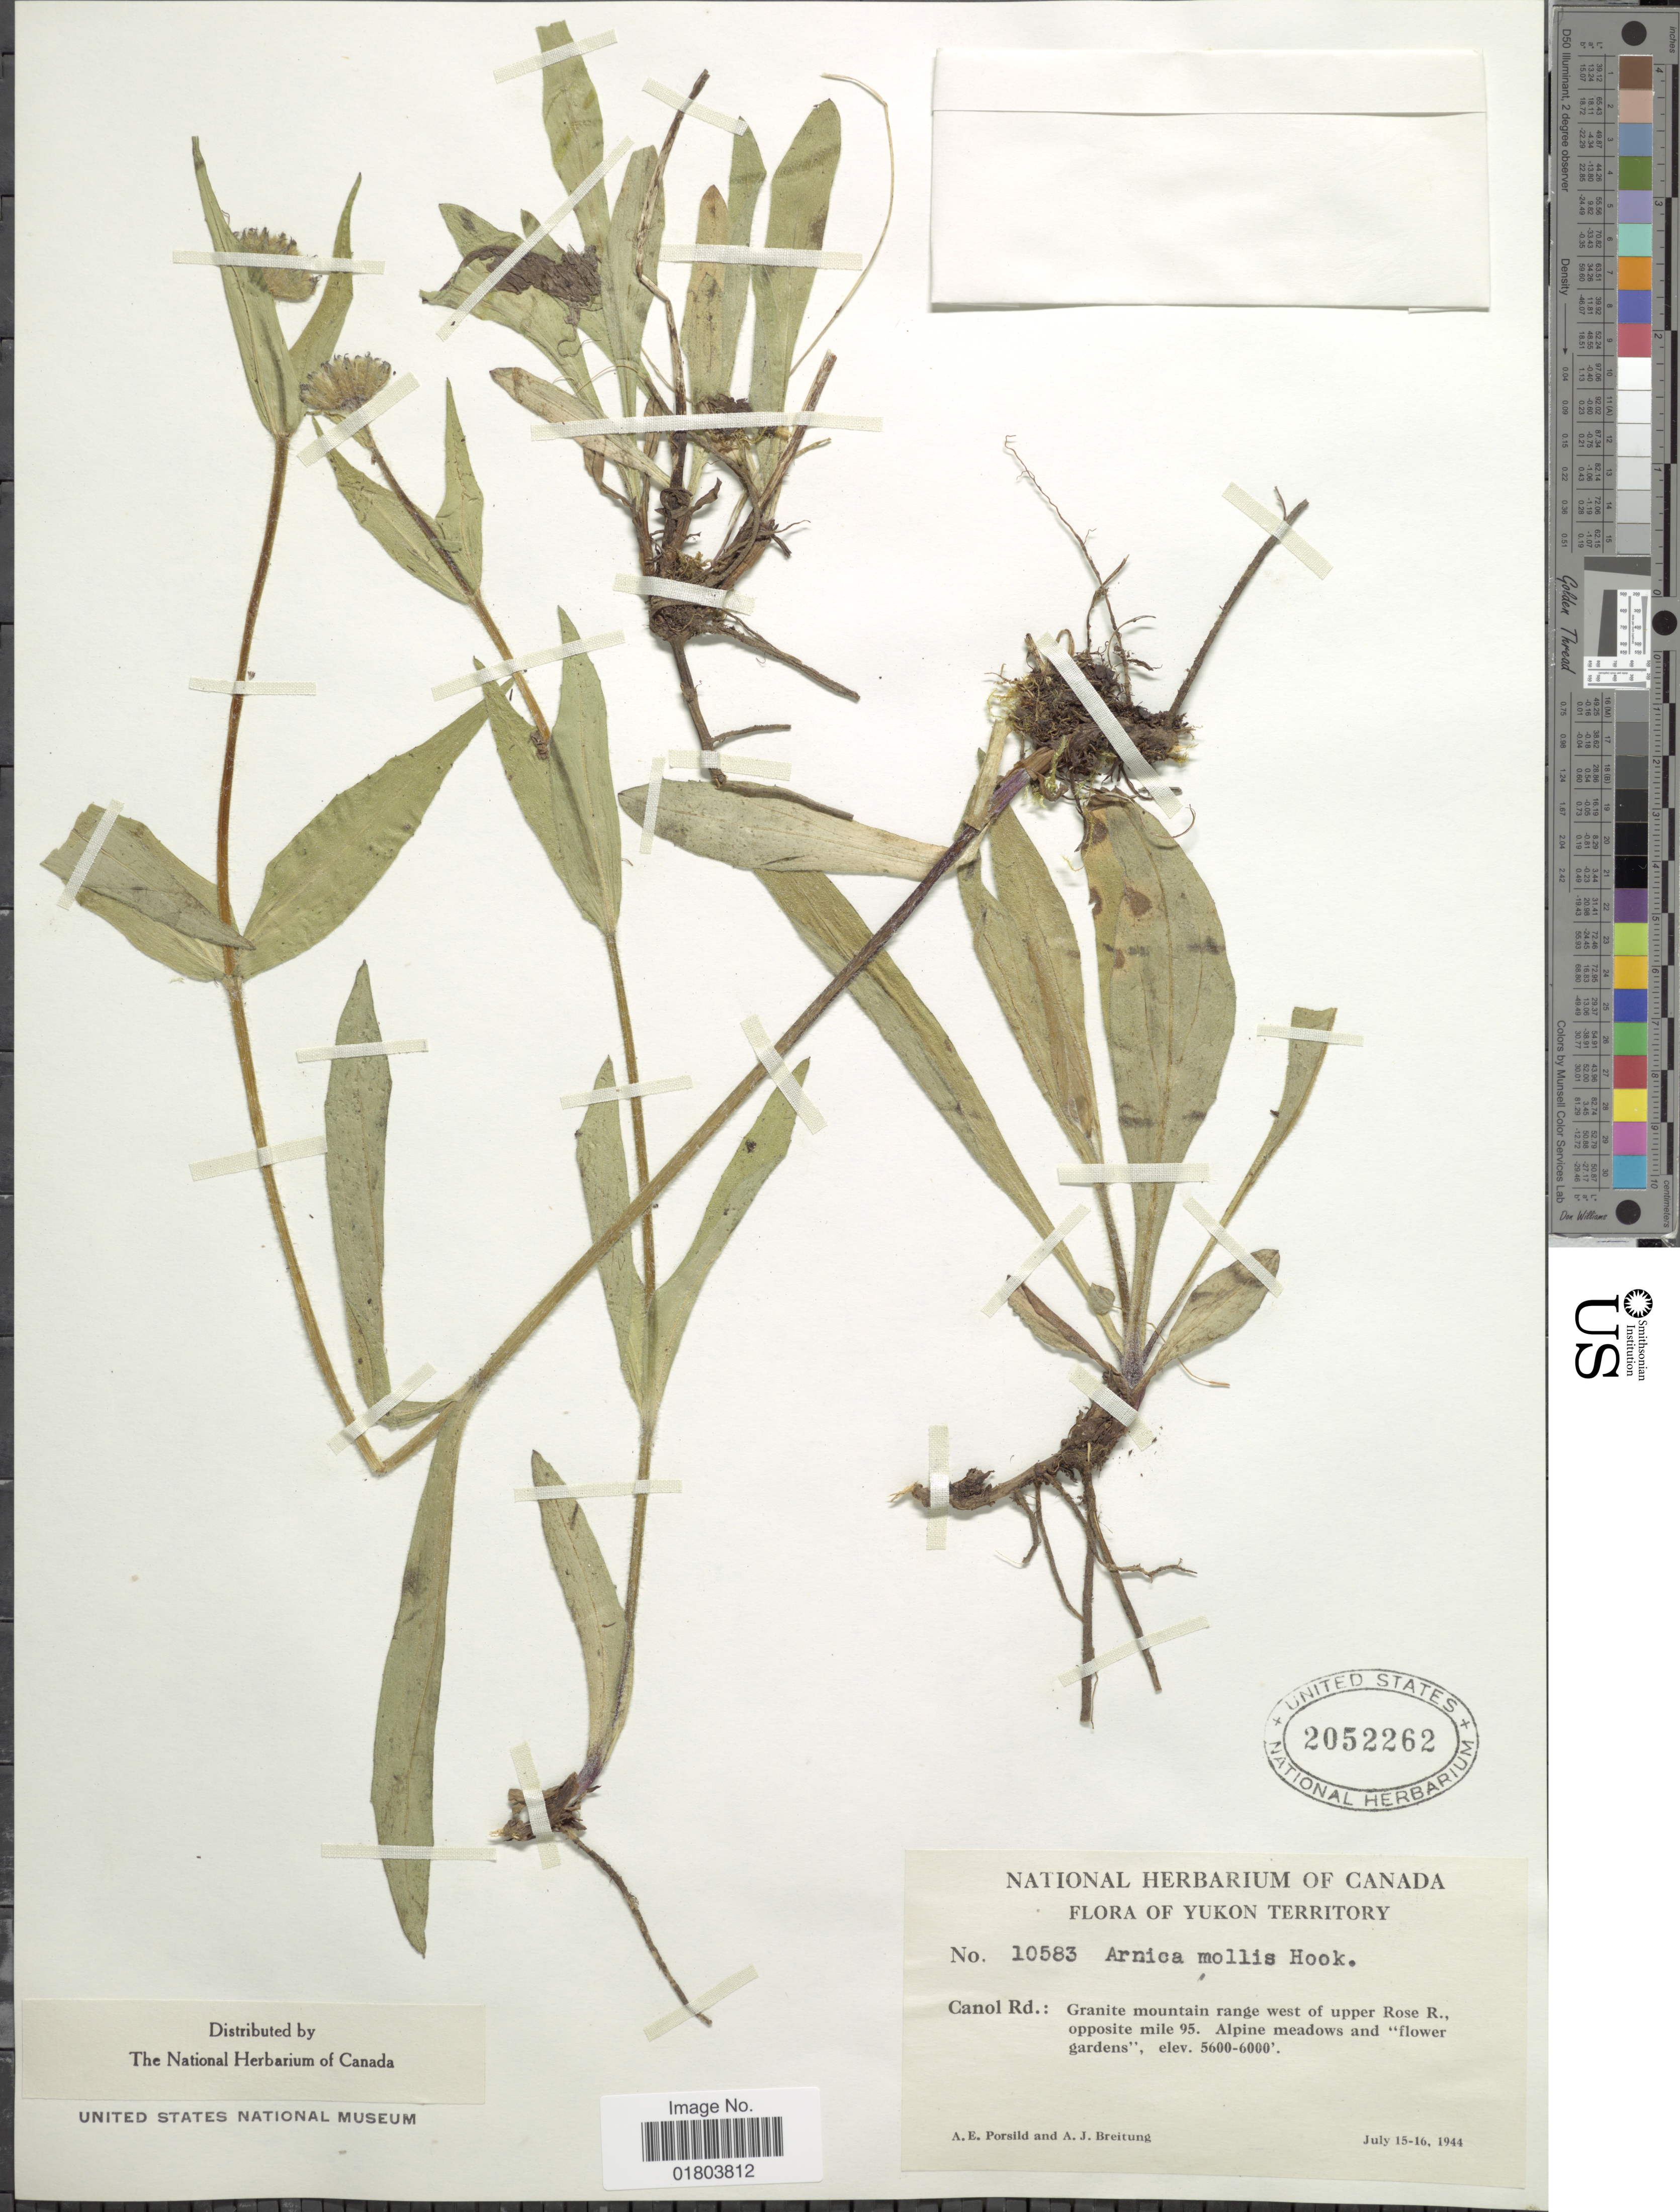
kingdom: Plantae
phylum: Tracheophyta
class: Magnoliopsida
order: Asterales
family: Asteraceae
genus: Arnica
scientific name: Arnica mollis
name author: Hook.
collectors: A. E. Porsild & A. Breitung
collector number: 10583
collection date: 1944-07-15/1944-07-16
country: Canada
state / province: Yukon Territory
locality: Canol Rd.: Granite mountain range west of upper Rose R., opposite mile 95. Alpine meadows and 'flower gardens'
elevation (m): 1707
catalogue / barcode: US 2052262